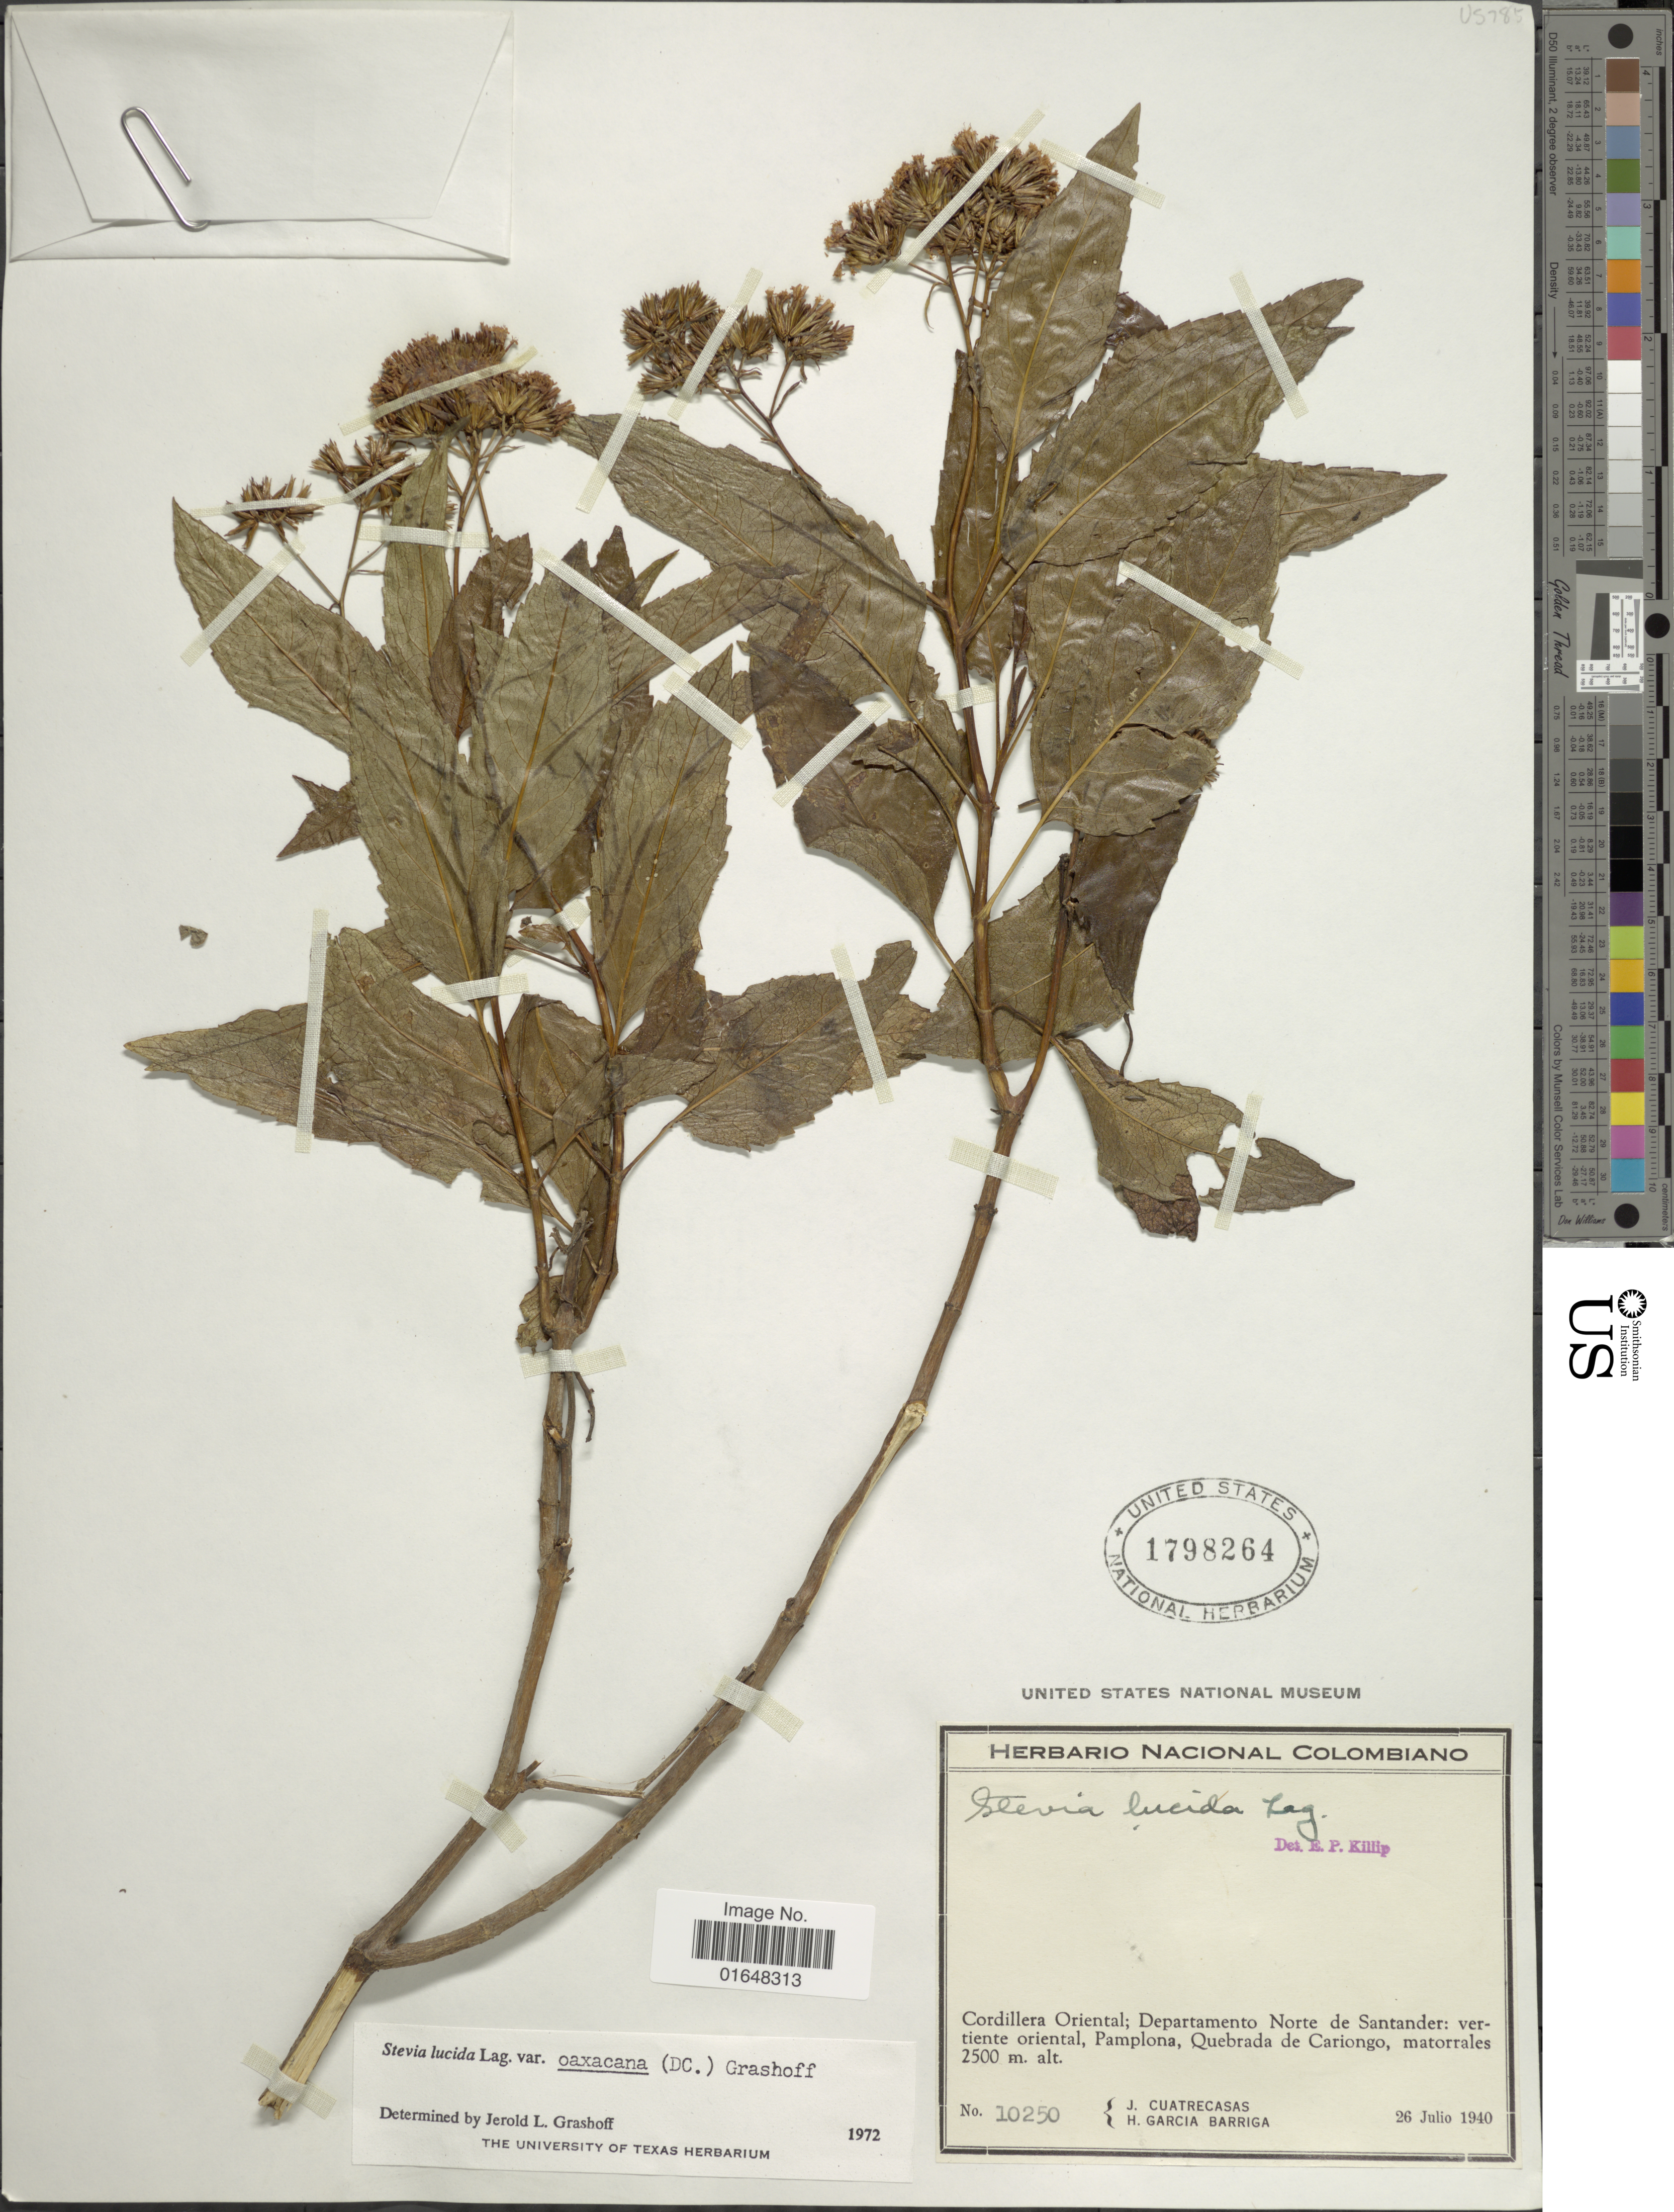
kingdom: Plantae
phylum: Tracheophyta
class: Magnoliopsida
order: Asterales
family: Asteraceae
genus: Stevia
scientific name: Stevia lucida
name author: Lag.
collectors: J. Cuatrecasas & H. García Barriga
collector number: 10250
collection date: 1940-07-26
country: Colombia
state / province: Norte de Santander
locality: Cordillera Oriental; Departamento Norte de Santander: vertiente oriental, Pamplona, Quebrada de Cariongo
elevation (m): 2500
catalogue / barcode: US 1798264